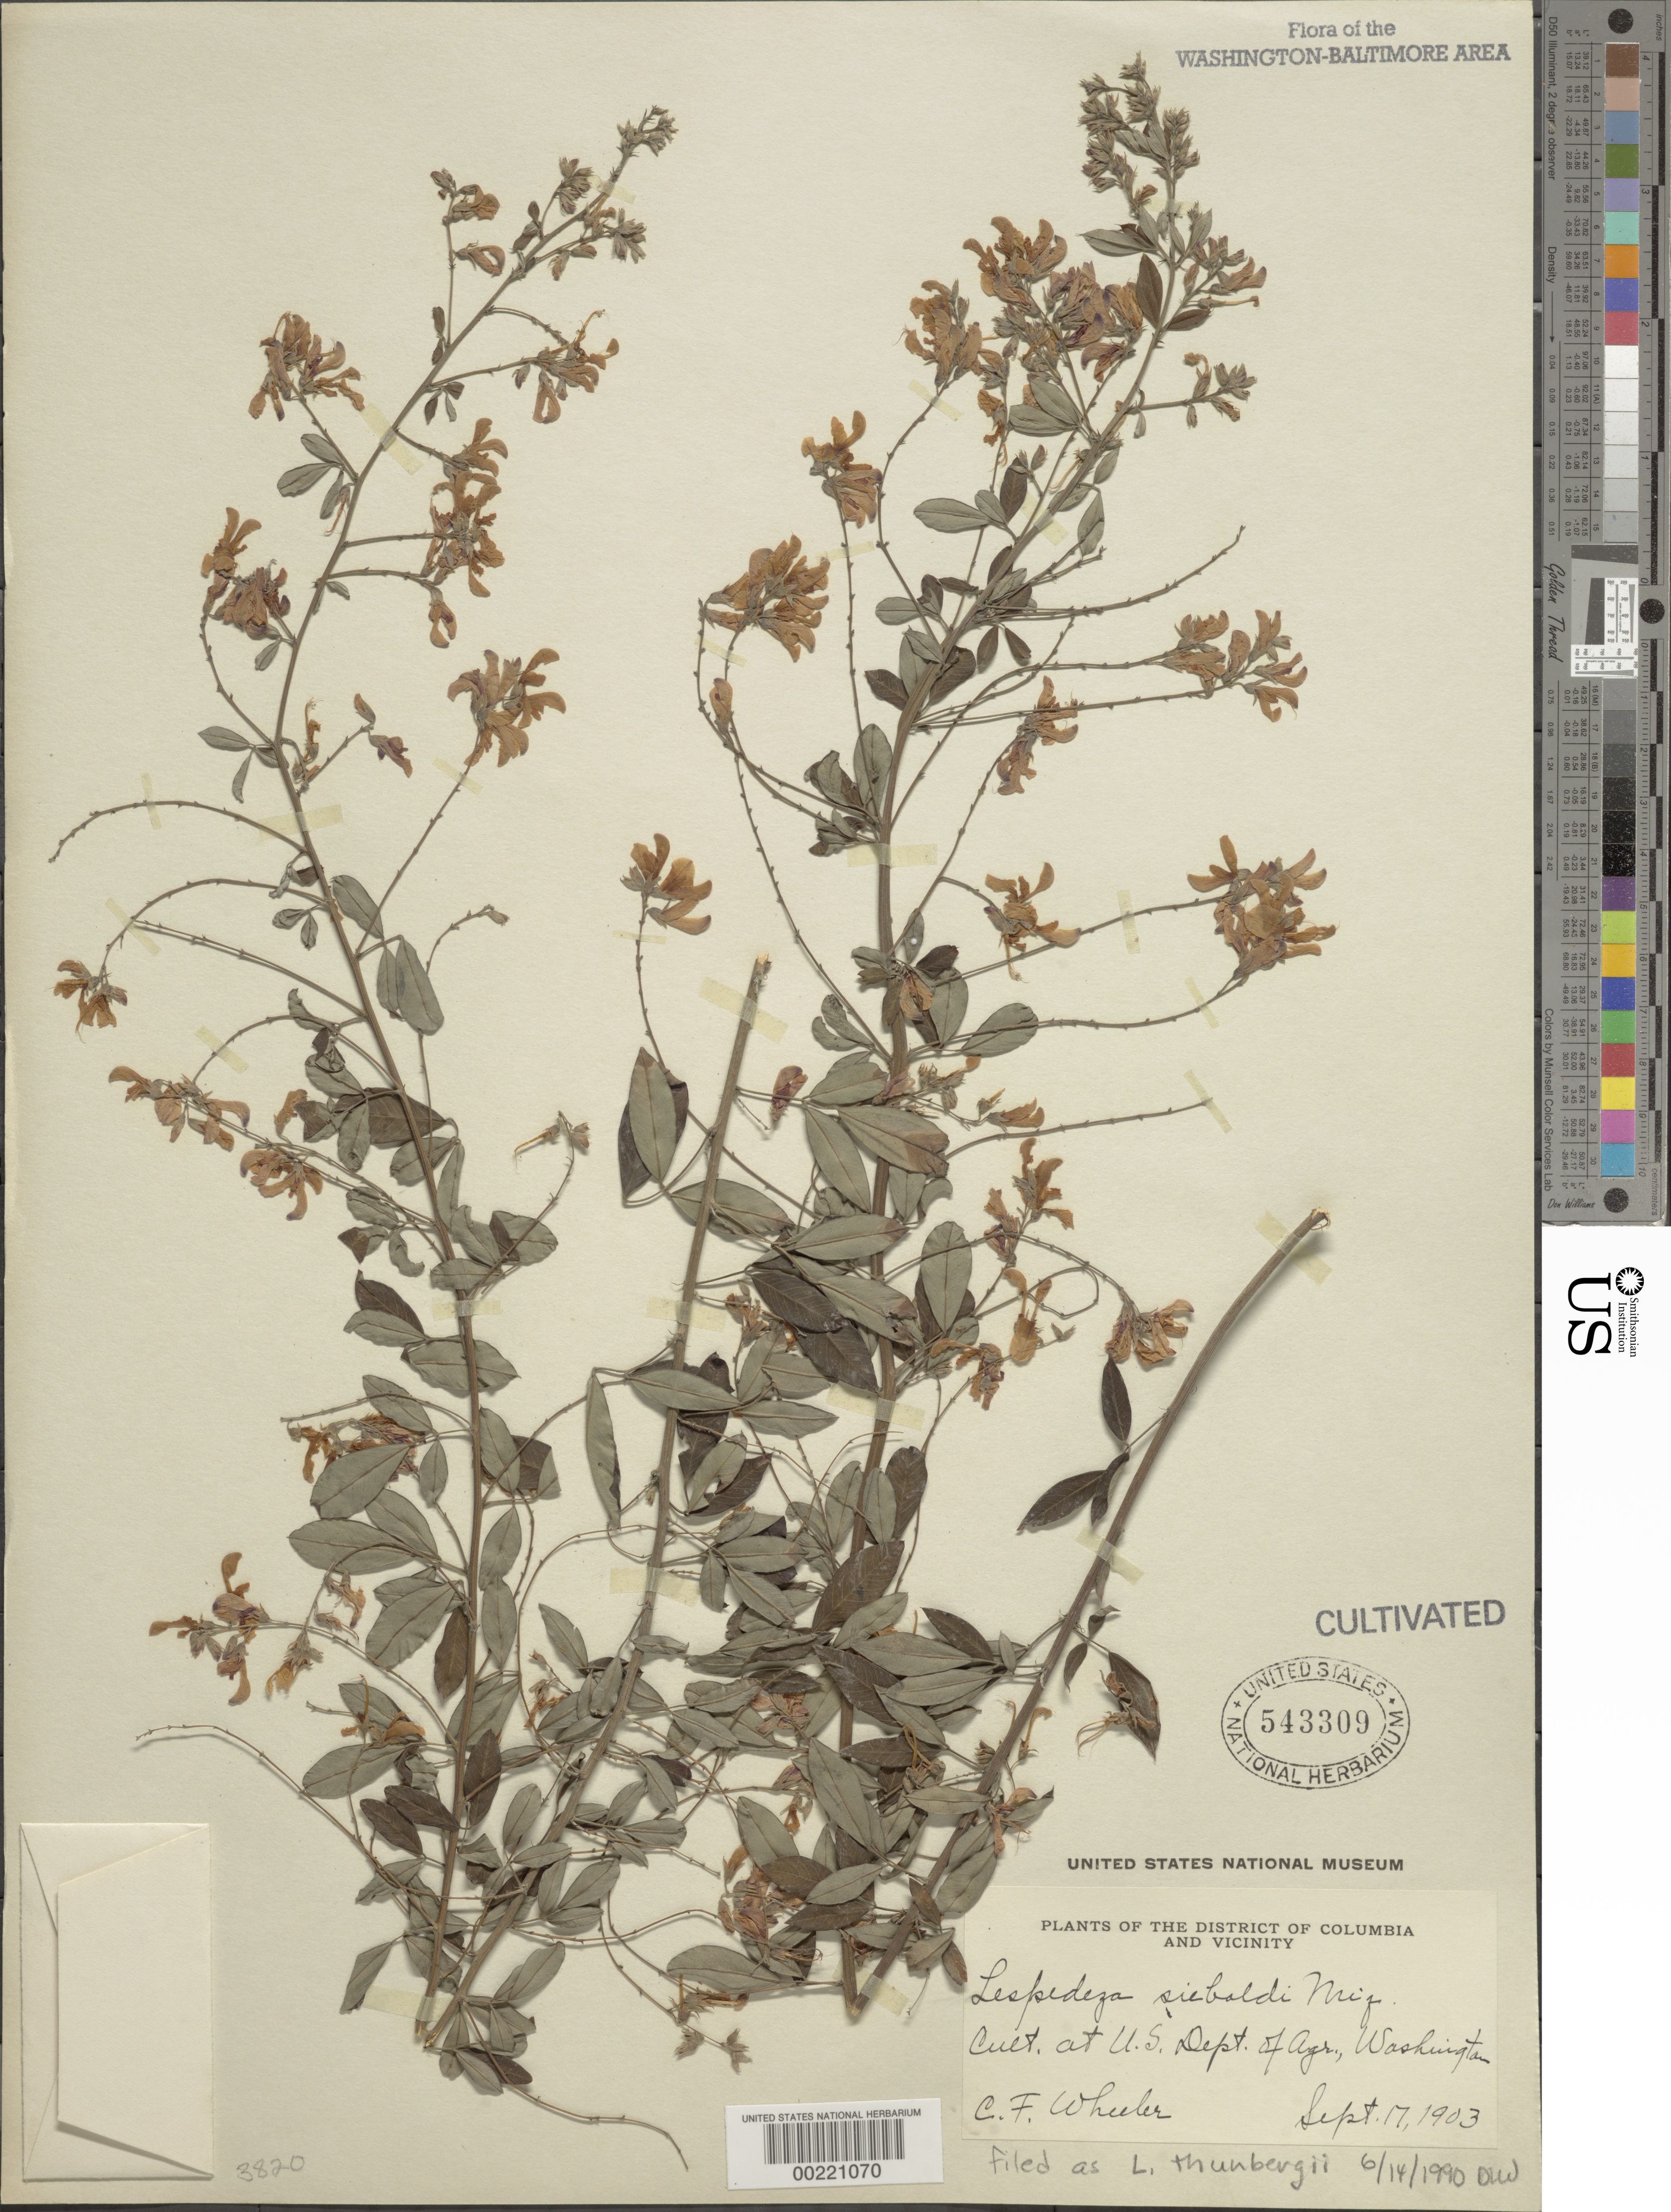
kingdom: Plantae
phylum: Tracheophyta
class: Magnoliopsida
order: Fabales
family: Fabaceae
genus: Lespedeza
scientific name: Lespedeza thunbergii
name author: (DC.) Nakai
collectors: C. Wheeler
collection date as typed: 17 Sep 1903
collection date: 1903-09-17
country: United States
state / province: District of Columbia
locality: Department of Agriculture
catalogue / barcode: US 543309